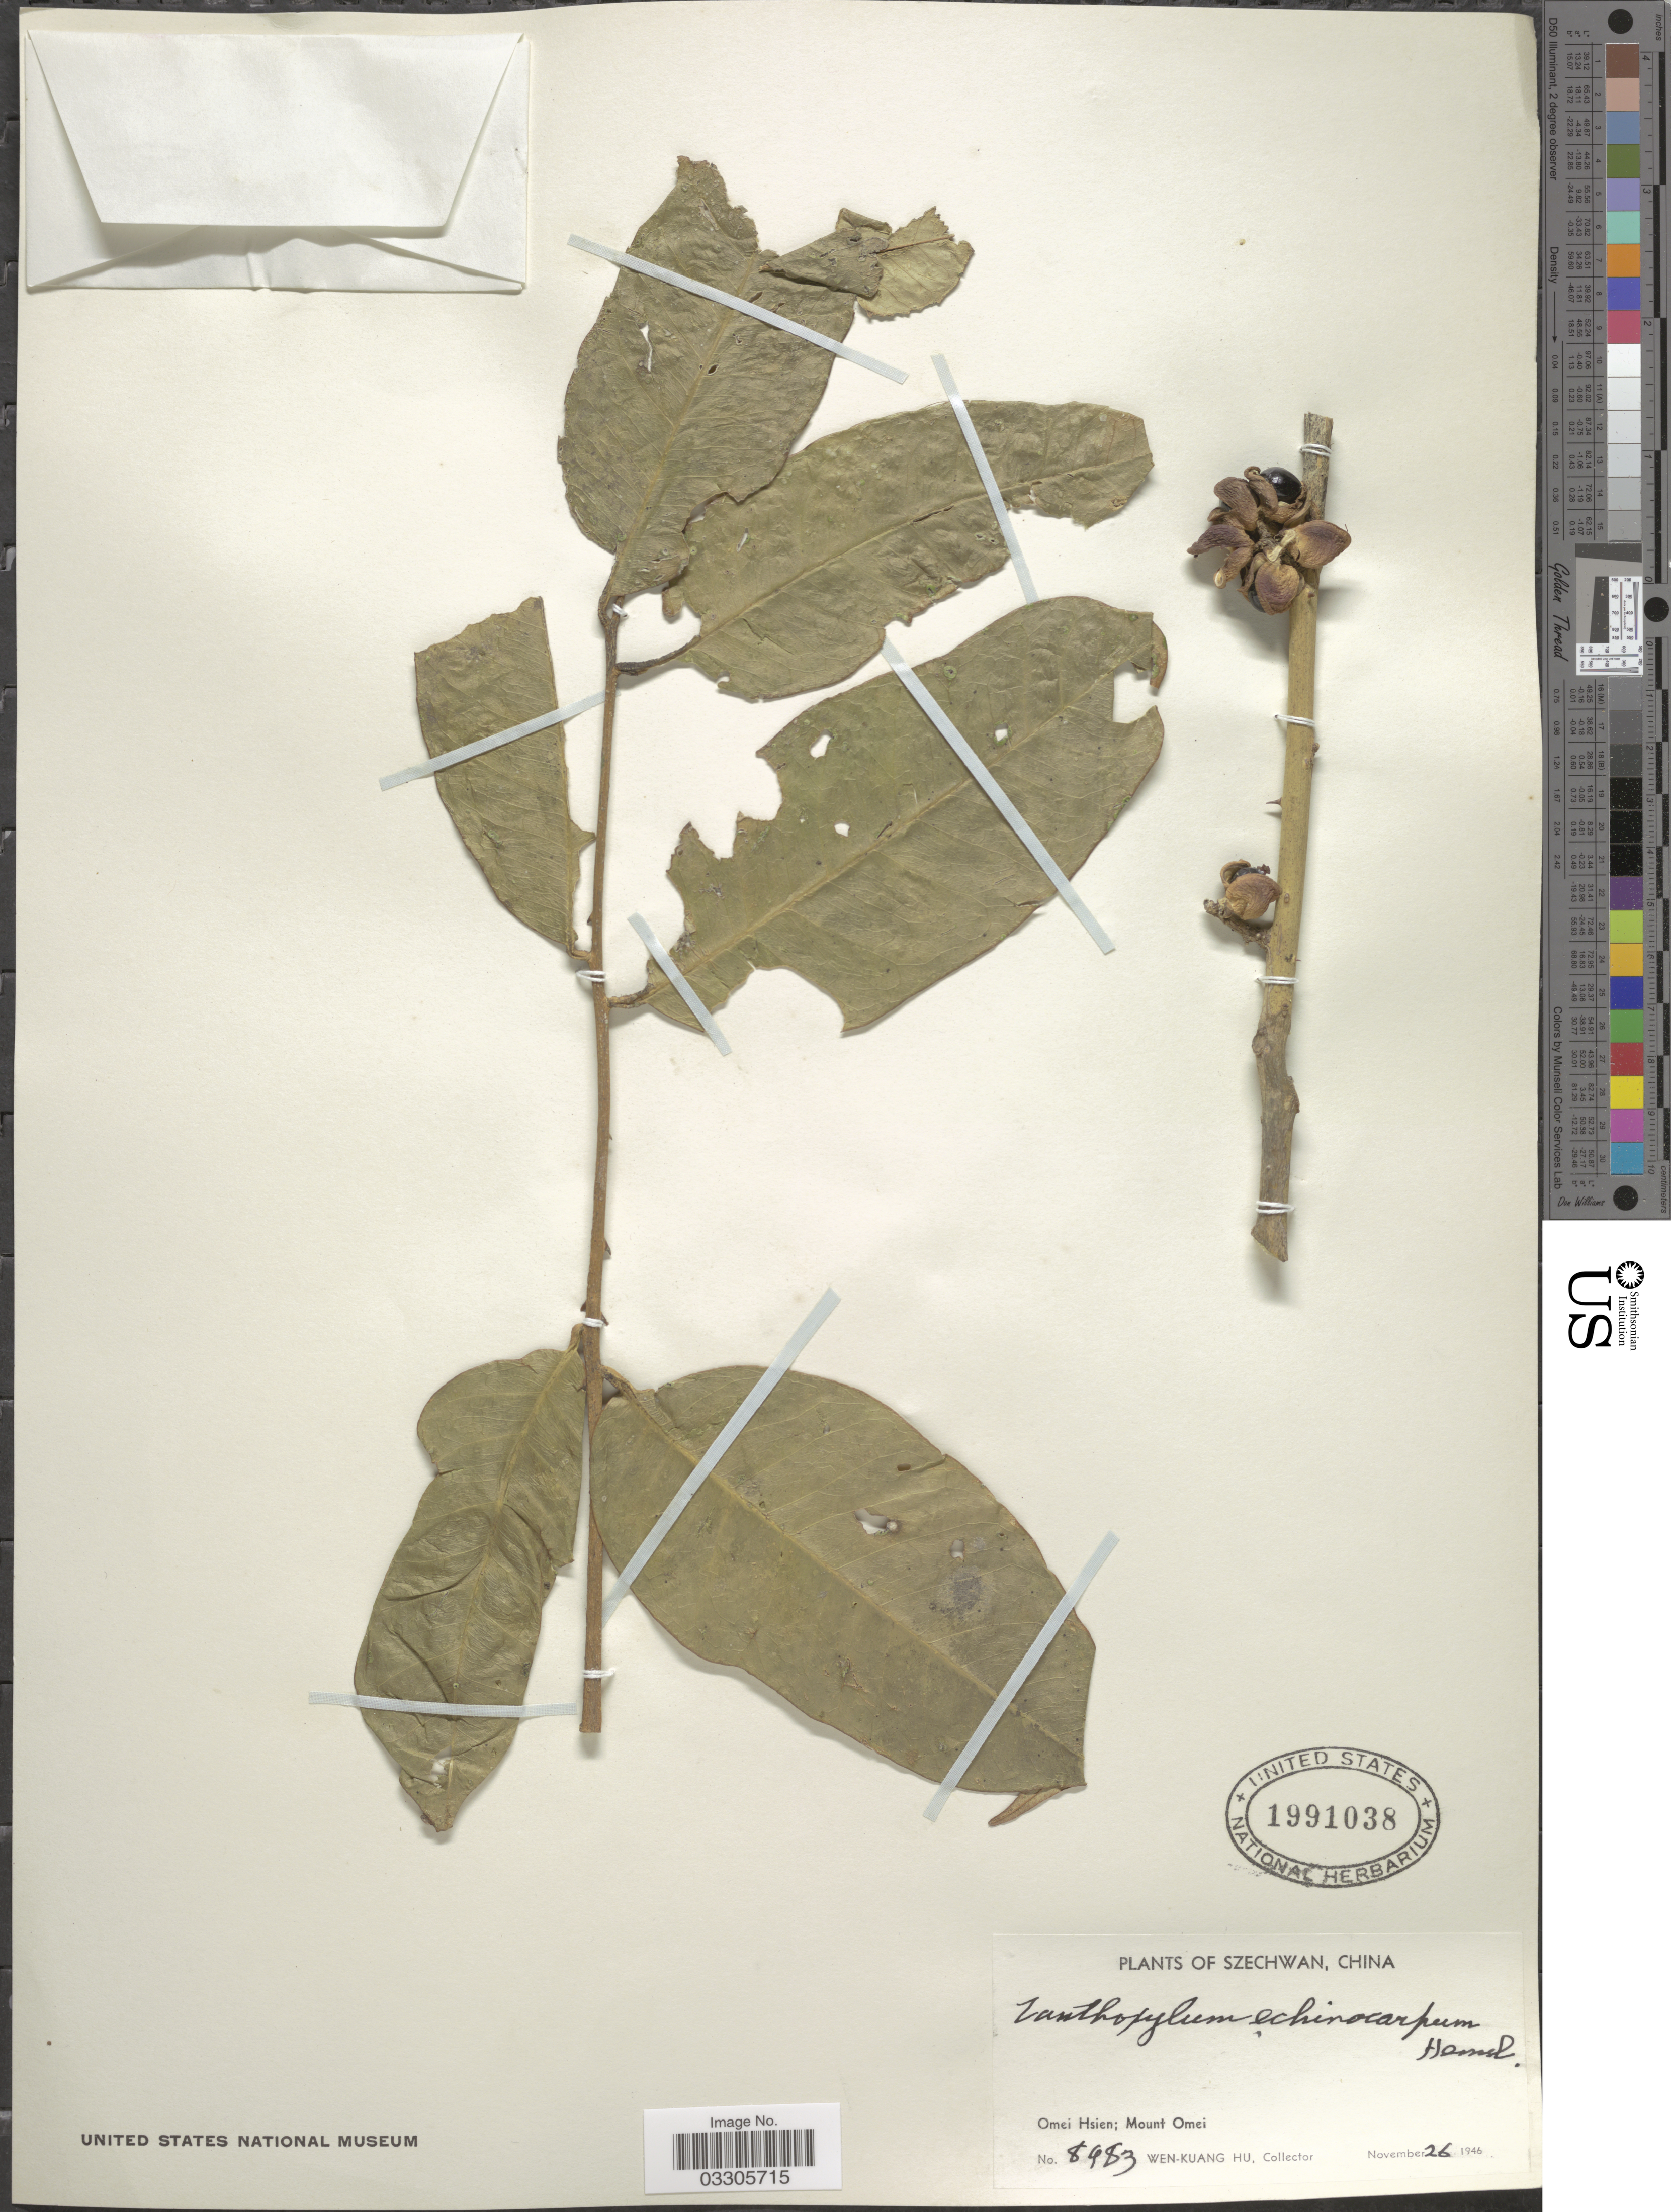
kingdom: Plantae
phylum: Tracheophyta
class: Magnoliopsida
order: Sapindales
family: Rutaceae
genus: Zanthoxylum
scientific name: Zanthoxylum echinocarpum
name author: Hemsl.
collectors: W. K. Hu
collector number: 8983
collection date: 1946-11-26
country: China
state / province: Sichuan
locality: Szechwan, Omei Hsien; Mount Omei.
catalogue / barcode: US 1991038